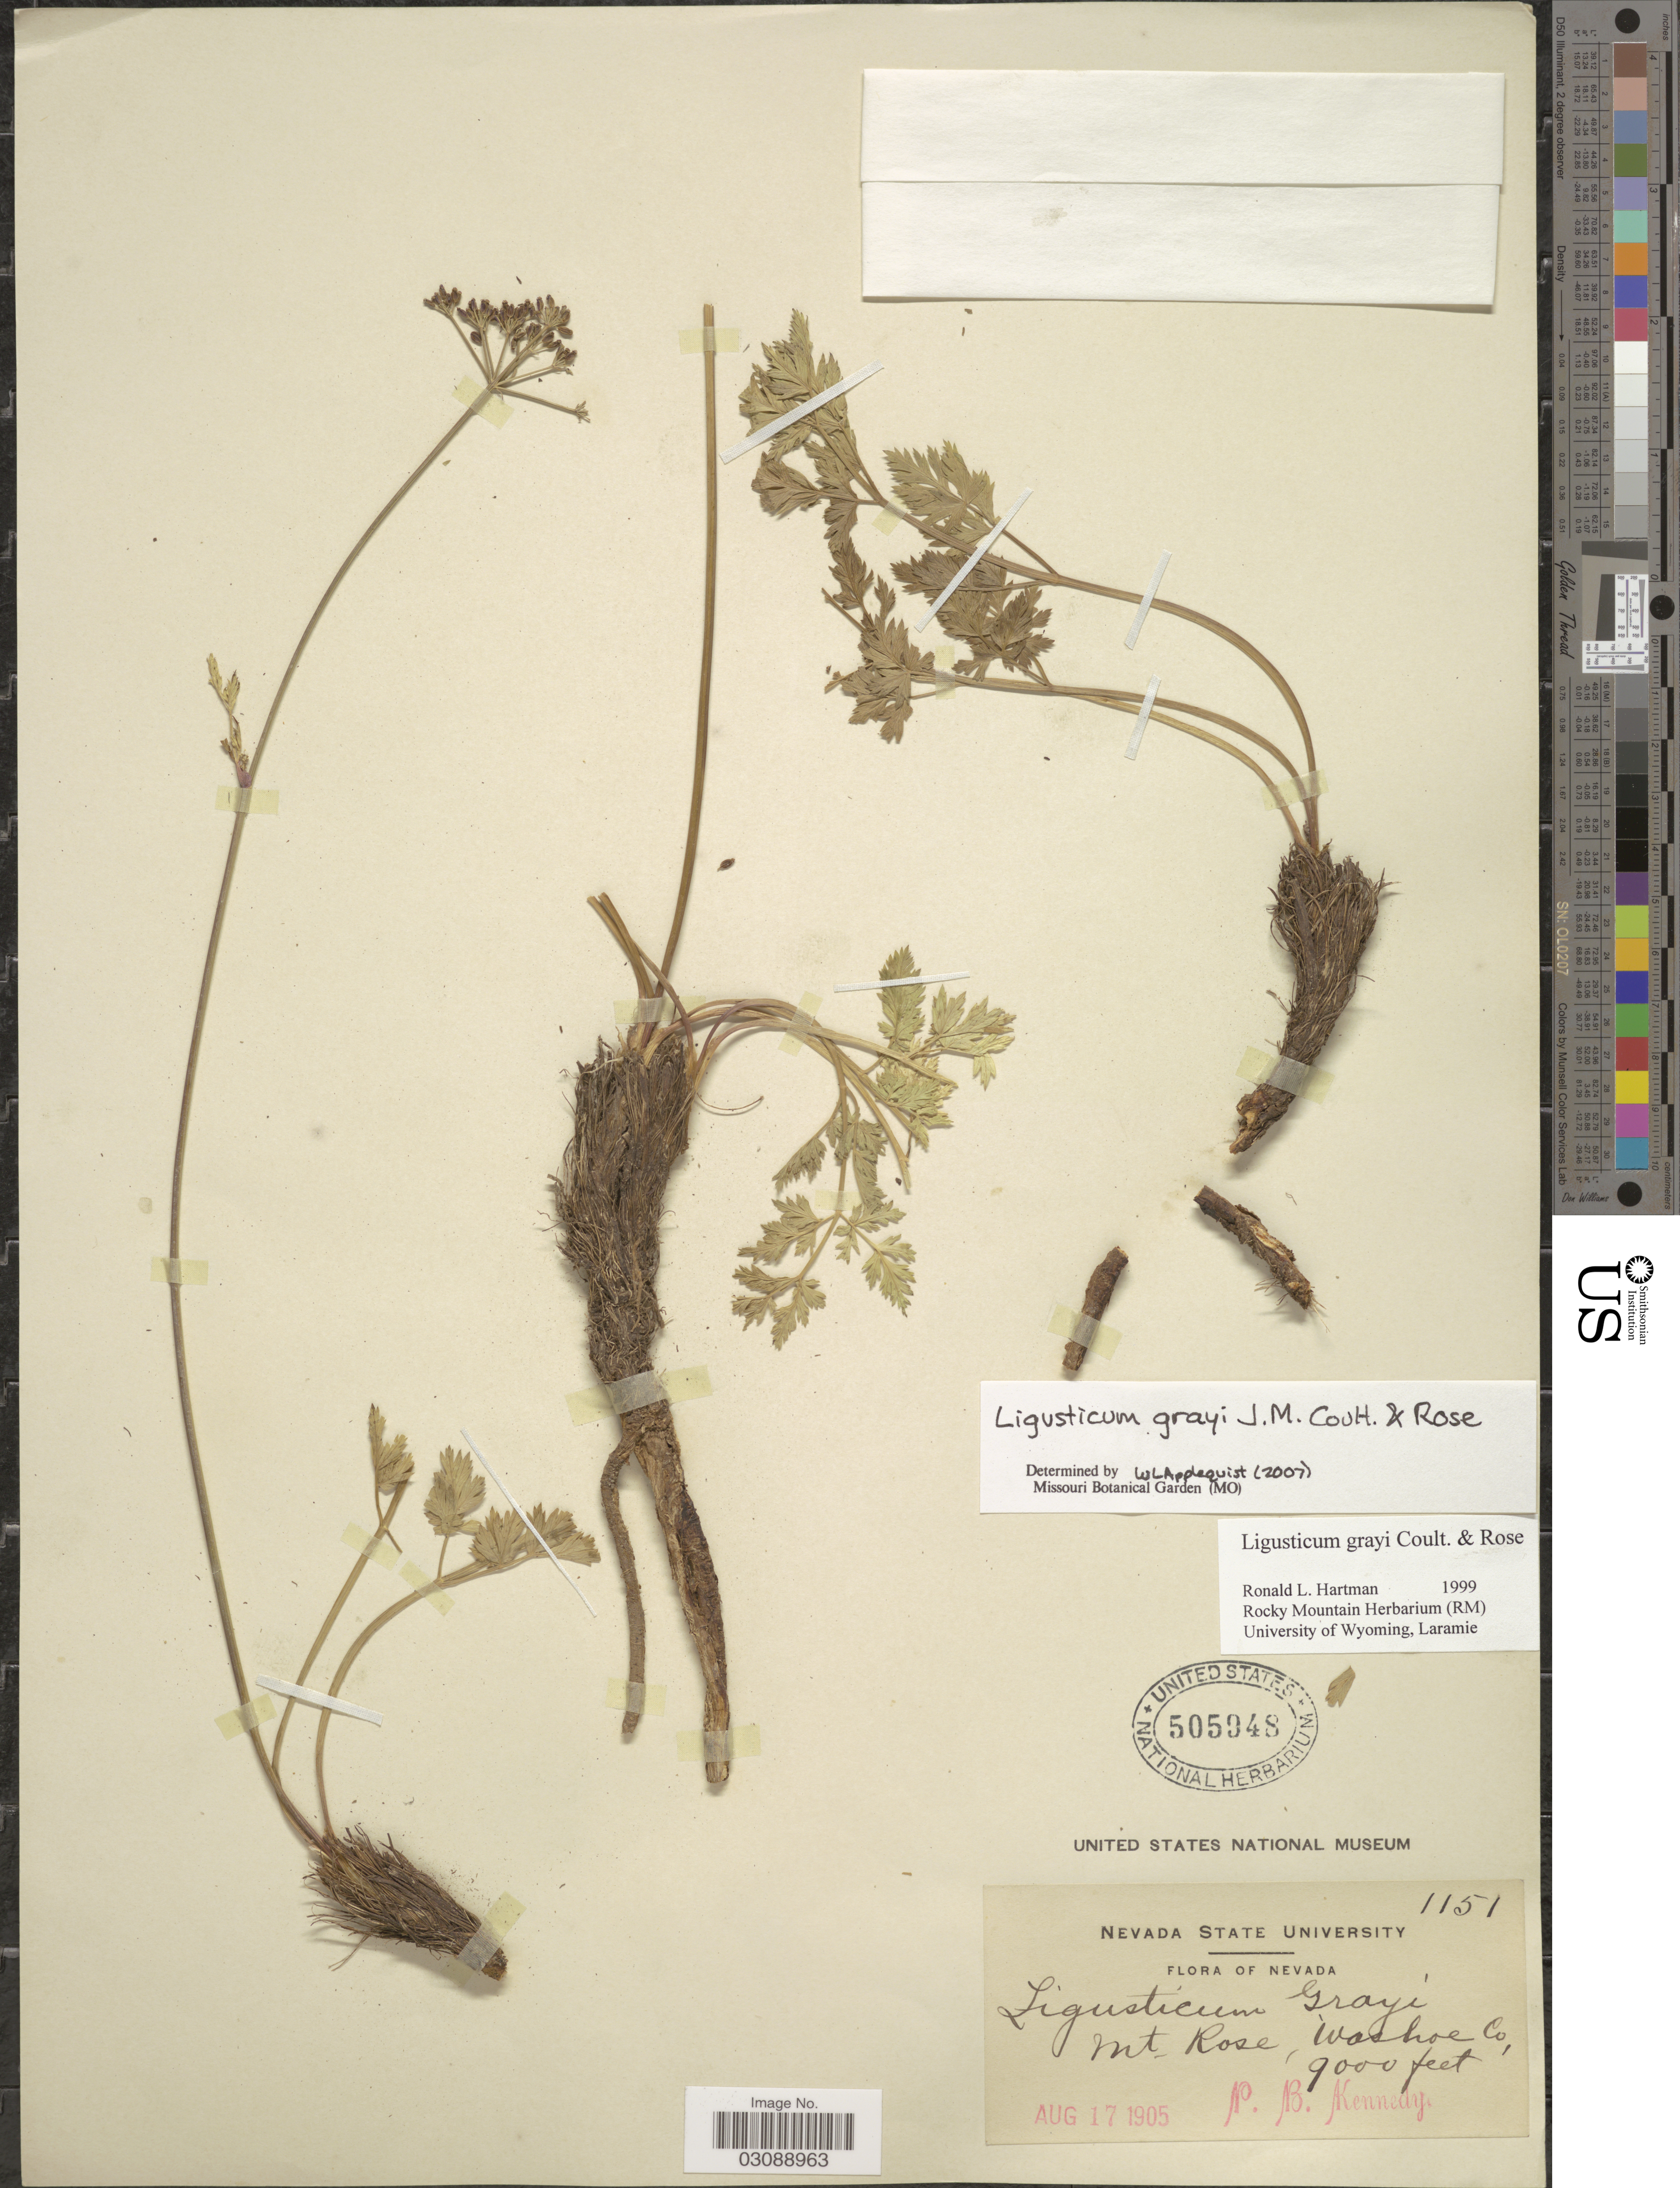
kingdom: Plantae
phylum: Tracheophyta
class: Magnoliopsida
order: Apiales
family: Apiaceae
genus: Ligusticum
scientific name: Ligusticum grayi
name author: J.M. Coult. & Rose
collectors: P. B. Kennedy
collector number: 1151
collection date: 1905-08-17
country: United States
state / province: Nevada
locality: Mt. Rose, Washoe Co.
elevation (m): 2743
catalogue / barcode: US 505948